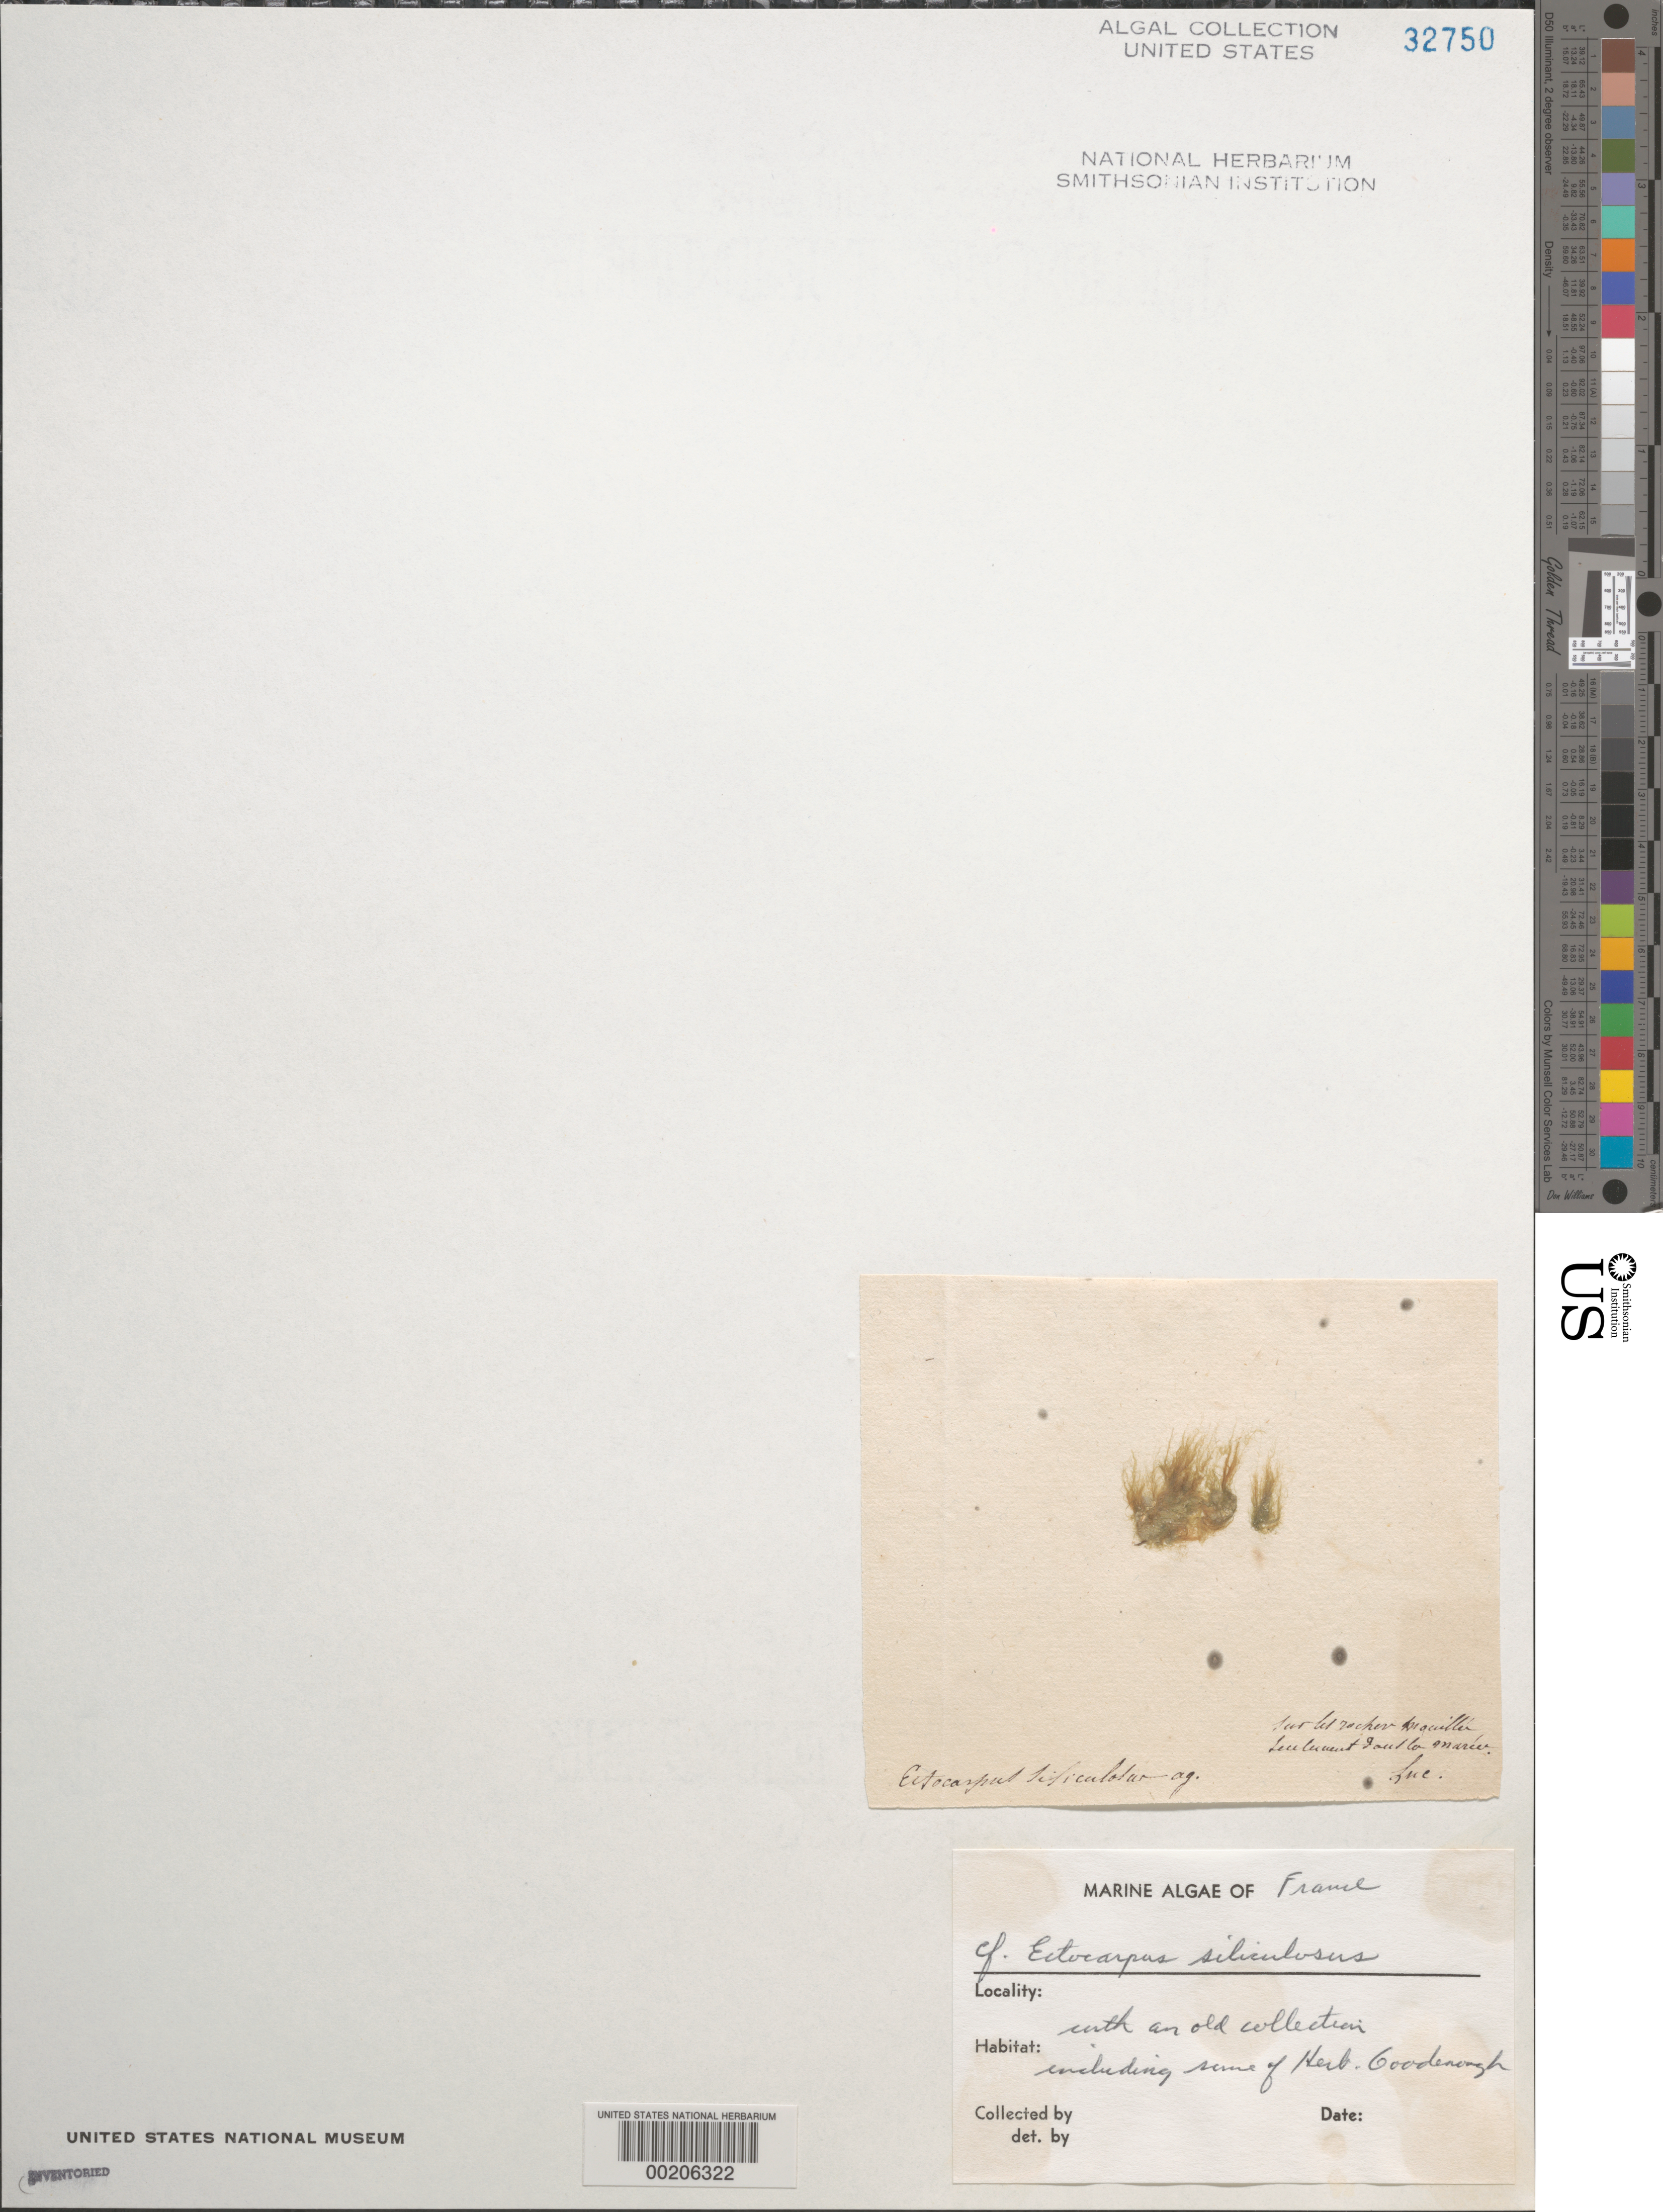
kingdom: Chromista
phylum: Ochrophyta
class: Phaeophyceae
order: Ectocarpales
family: Ectocarpaceae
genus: Ectocarpus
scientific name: Ectocarpus siliculosus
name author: (Dillwyn) Lyngbye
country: France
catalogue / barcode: US 32750